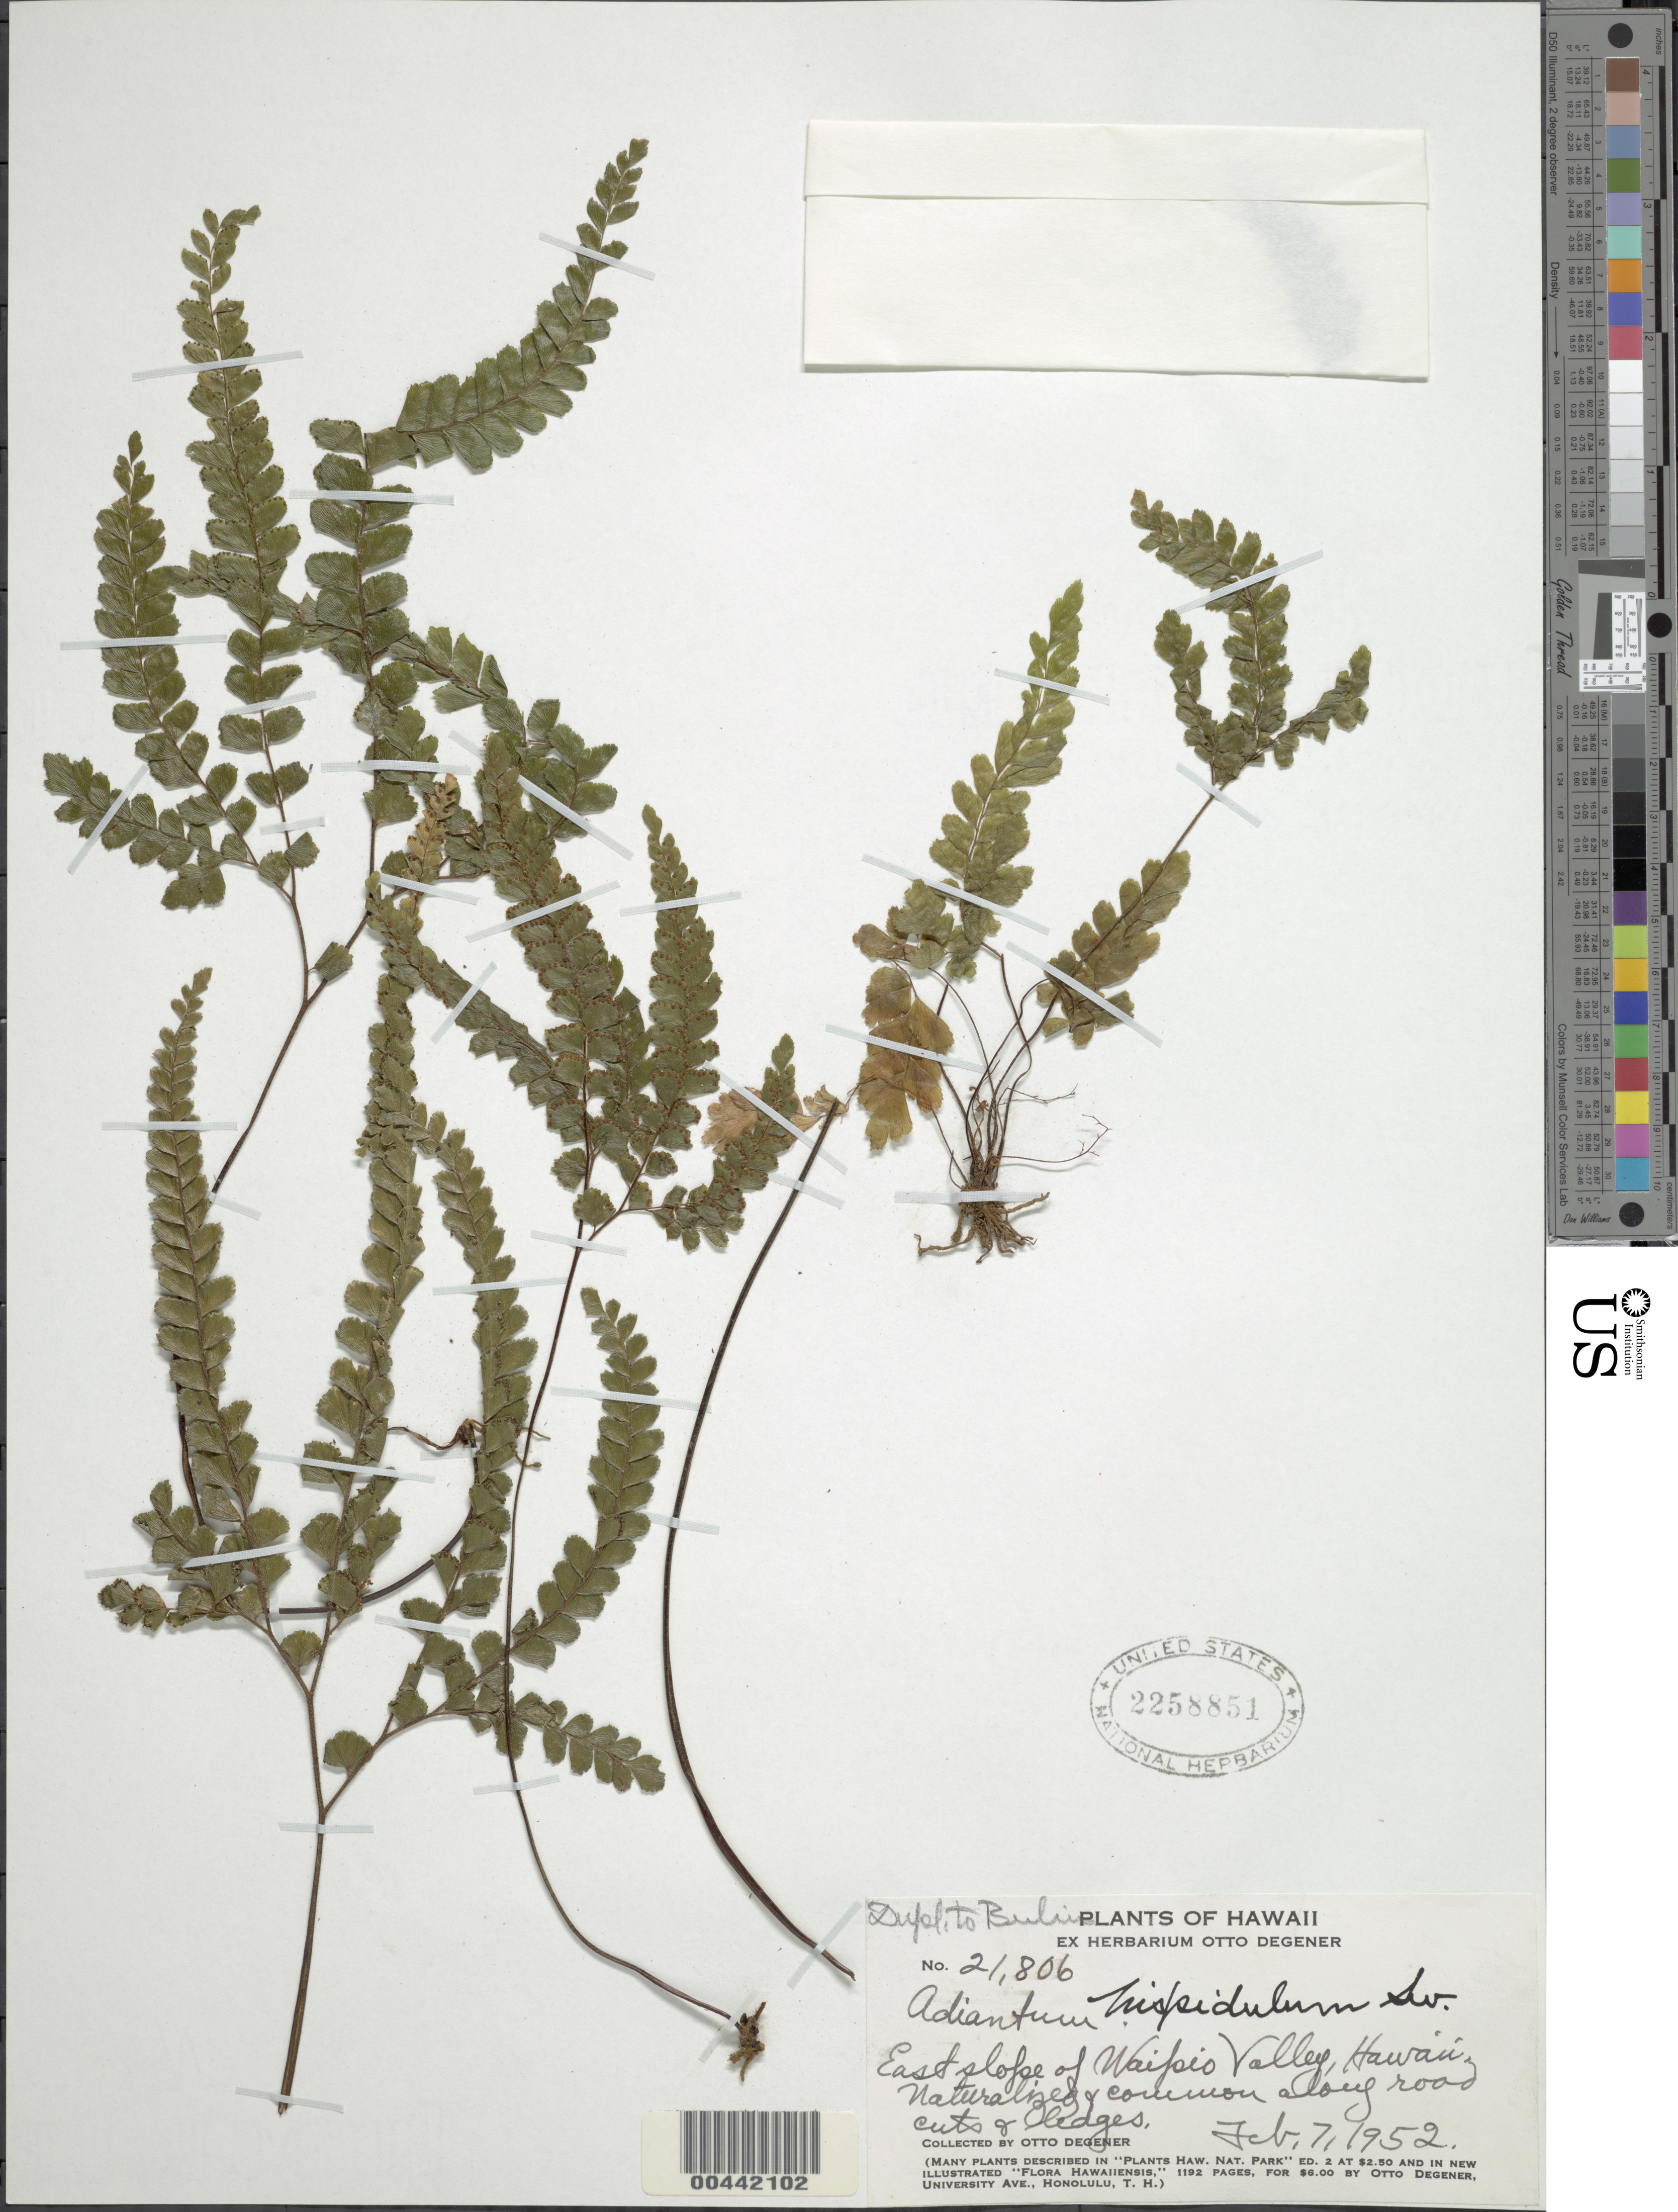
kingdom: Plantae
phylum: Tracheophyta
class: Polypodiopsida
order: Polypodiales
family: Pteridaceae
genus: Adiantum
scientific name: Adiantum hispidulum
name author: Sw.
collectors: O. Degener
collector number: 21806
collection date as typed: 7 Feb 1952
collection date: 1952-02-07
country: United States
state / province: Hawaii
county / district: Maui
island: Maui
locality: E slope of Waipio Valley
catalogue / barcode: US 2258851